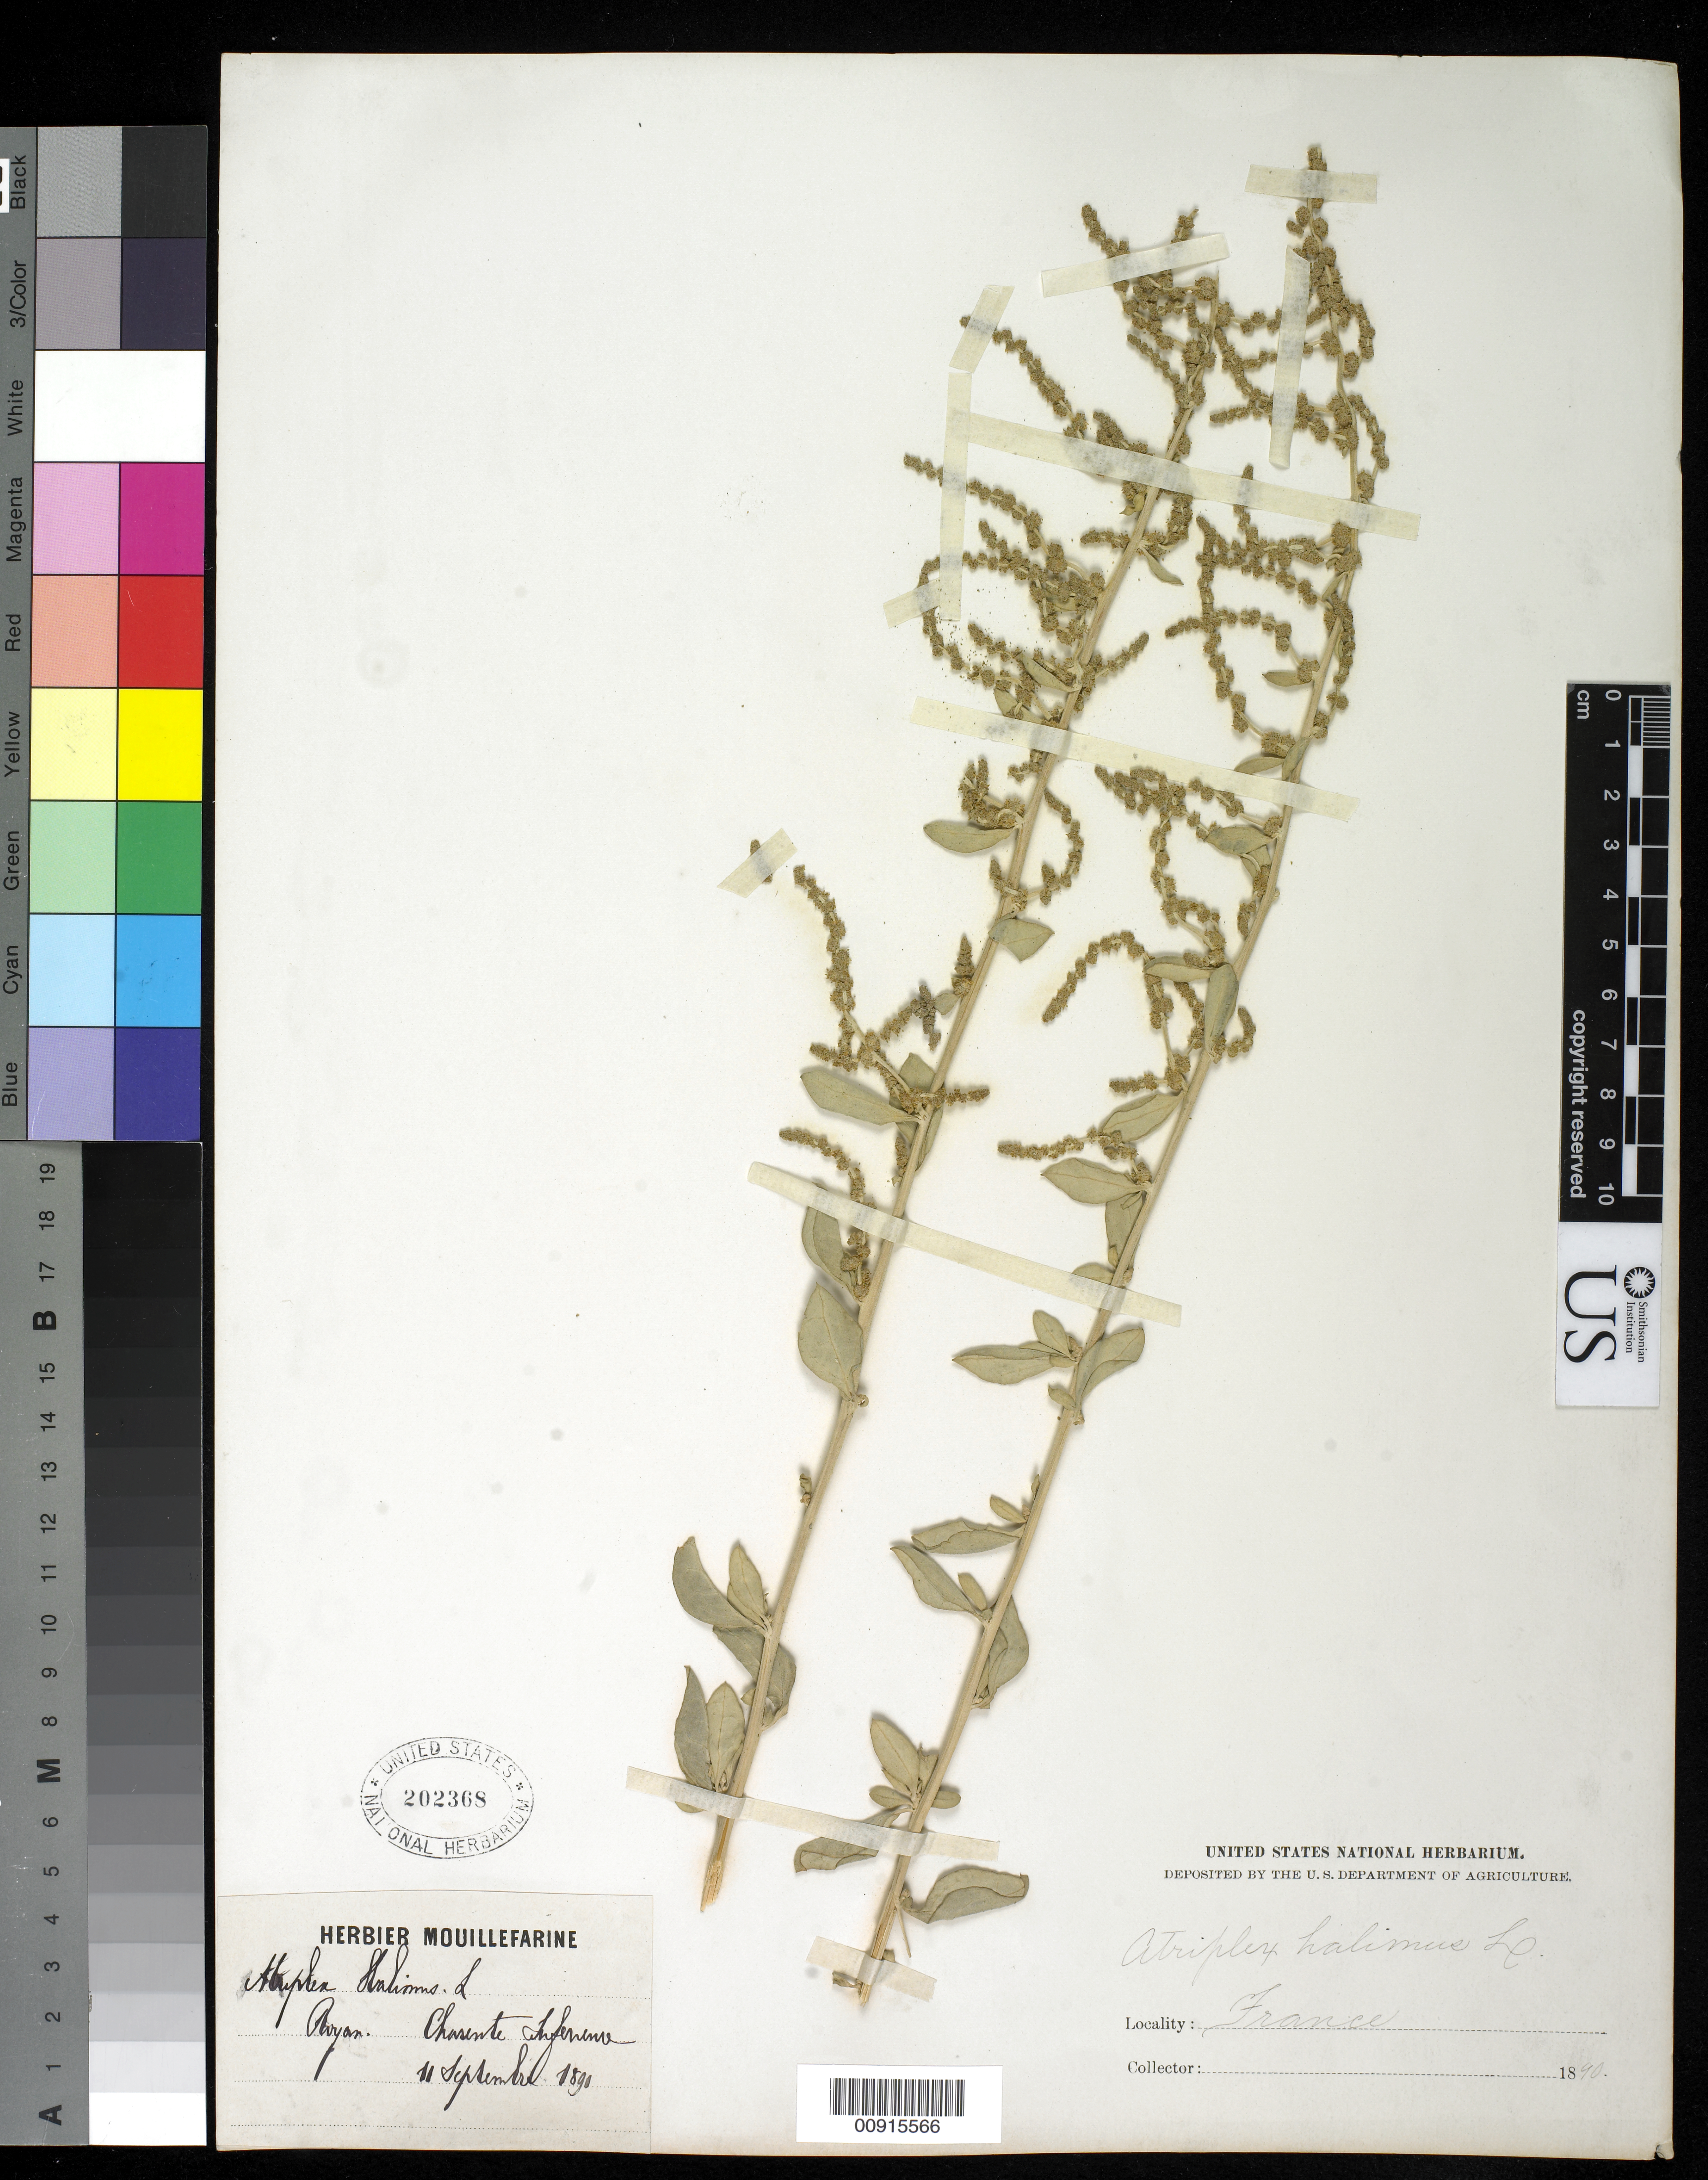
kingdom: Plantae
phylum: Tracheophyta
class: Magnoliopsida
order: Caryophyllales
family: Amaranthaceae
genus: Atriplex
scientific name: Atriplex halimus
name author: L.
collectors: ex herb. Mouillefarine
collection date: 1890-09-11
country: France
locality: difficult handwriting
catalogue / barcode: US 202368